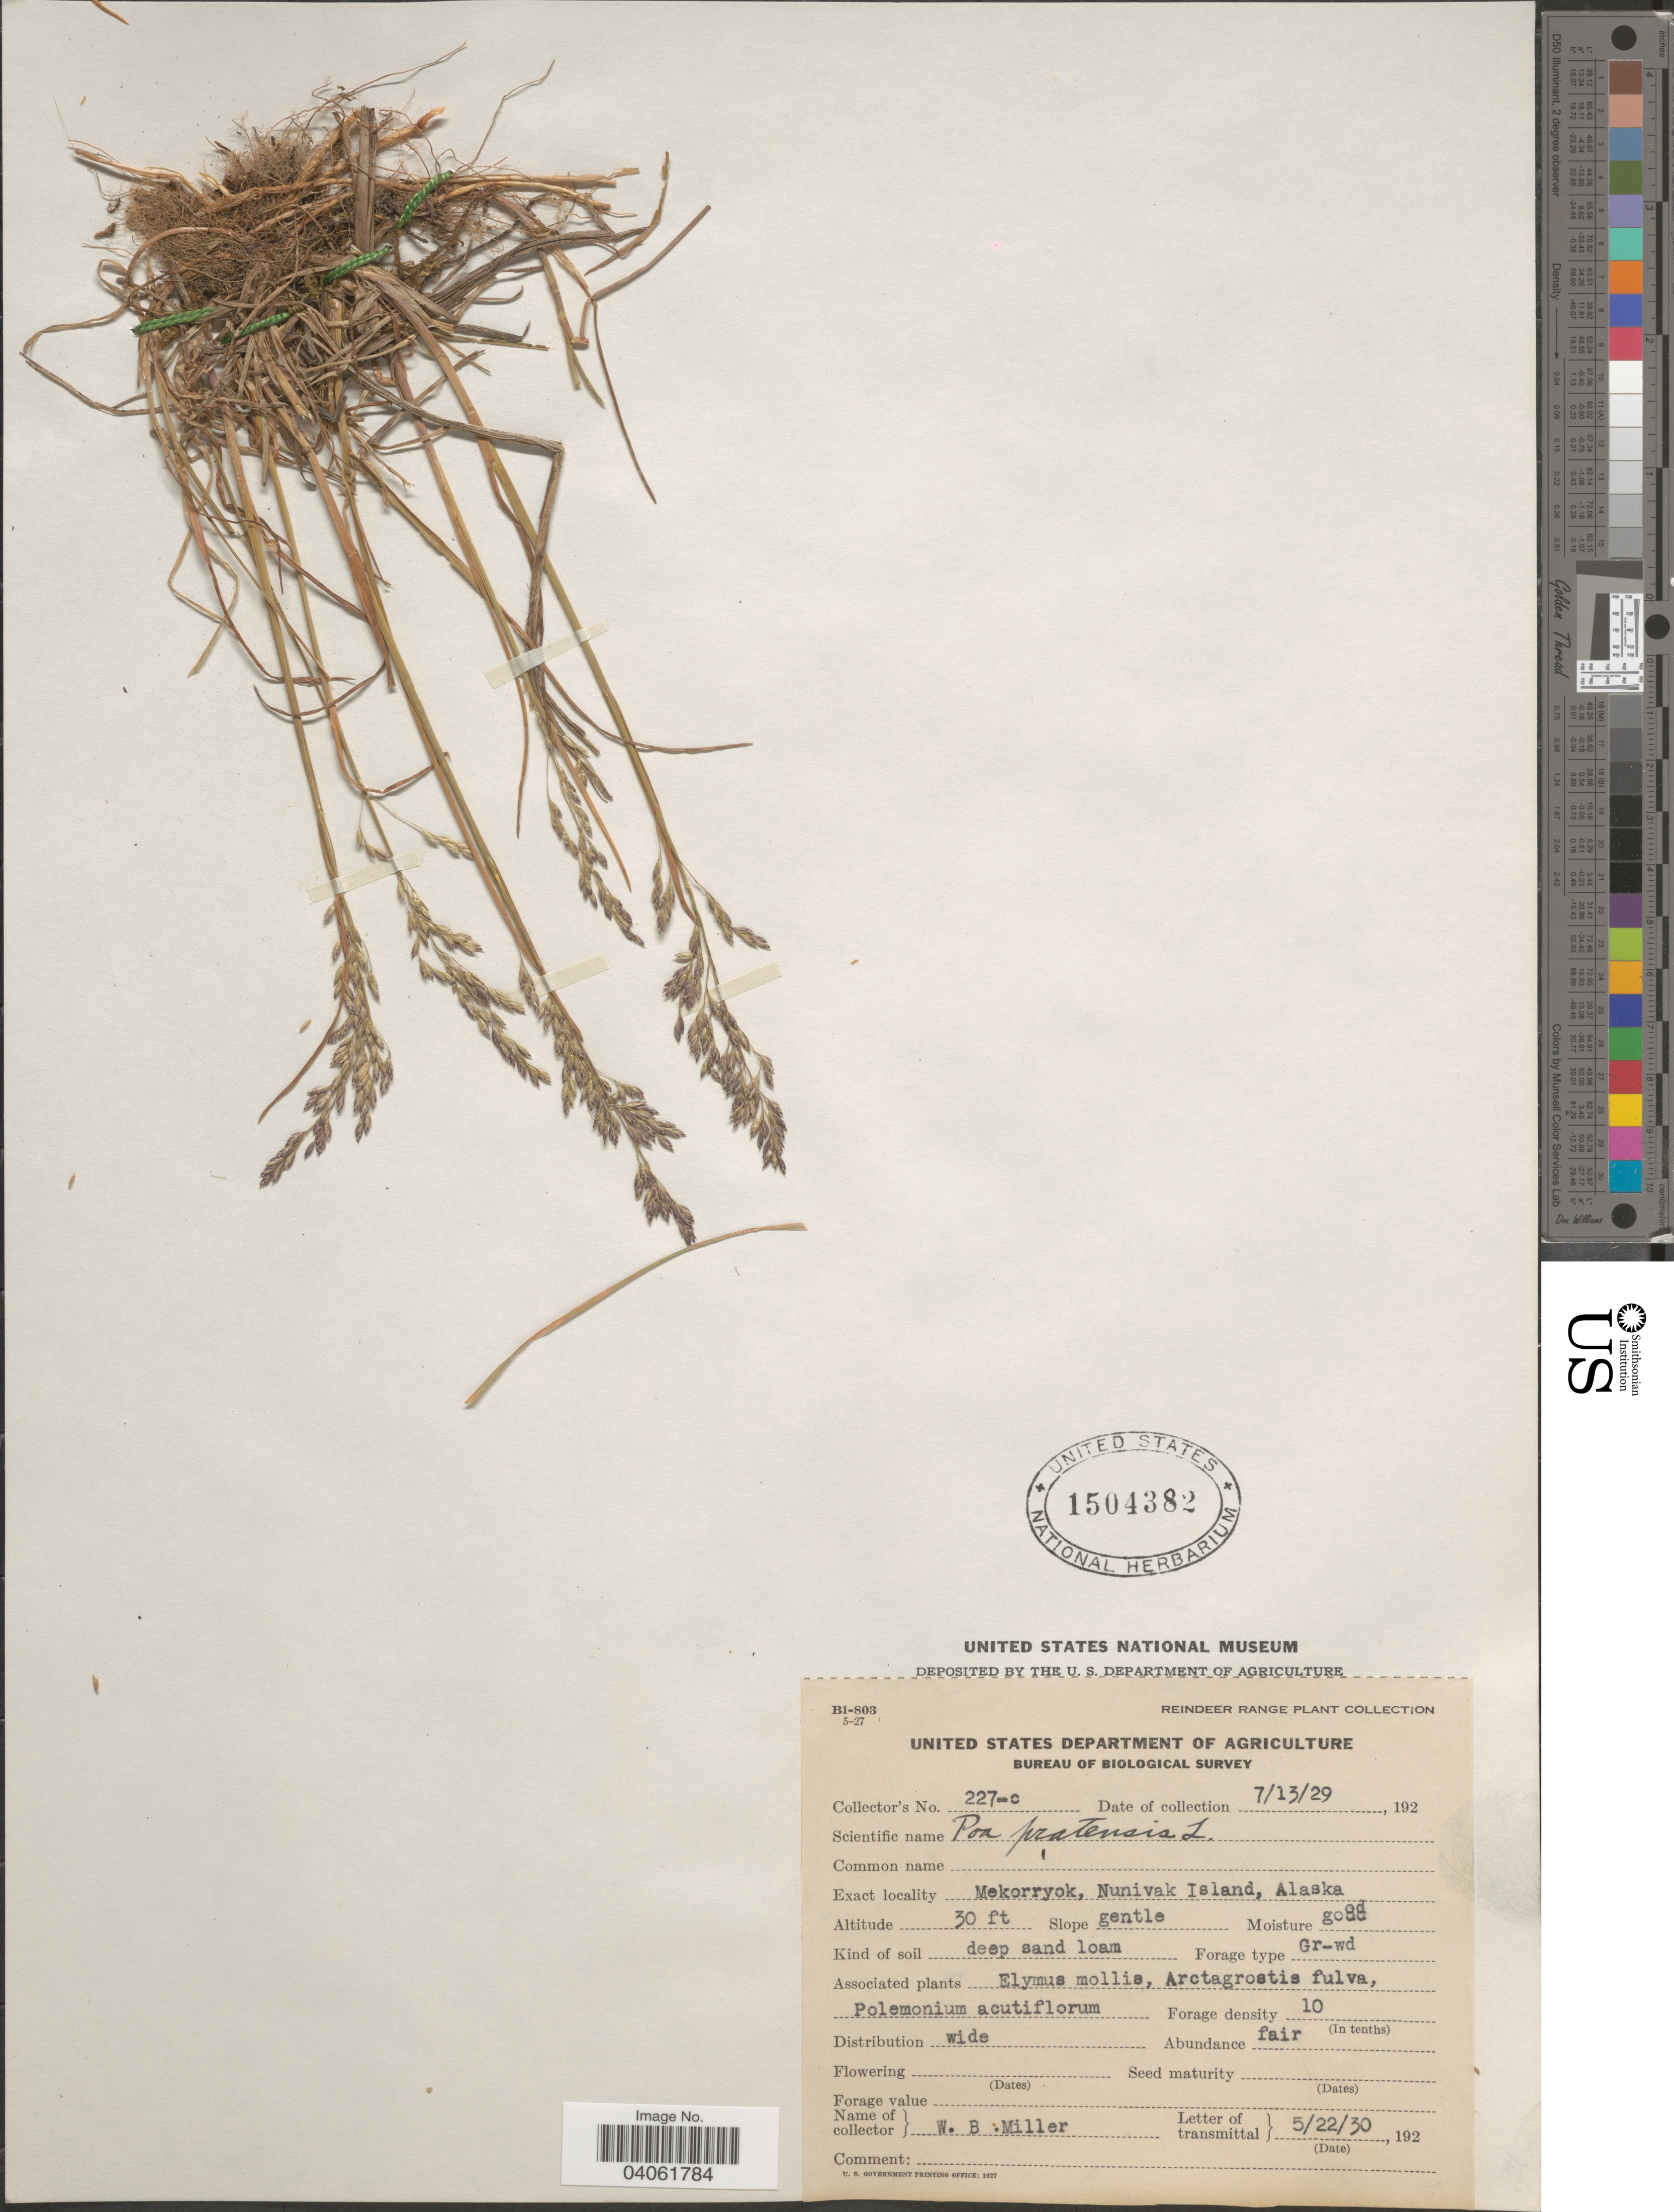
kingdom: Plantae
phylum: Tracheophyta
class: Liliopsida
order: Poales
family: Poaceae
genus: Poa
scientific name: Poa pratensis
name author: L.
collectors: W. Miller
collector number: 227-c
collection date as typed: Transcribed d/m/y: 13/7/29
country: United States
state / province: Alaska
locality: Mekorryok, Nunivak Island.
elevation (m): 9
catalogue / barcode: US 1504382